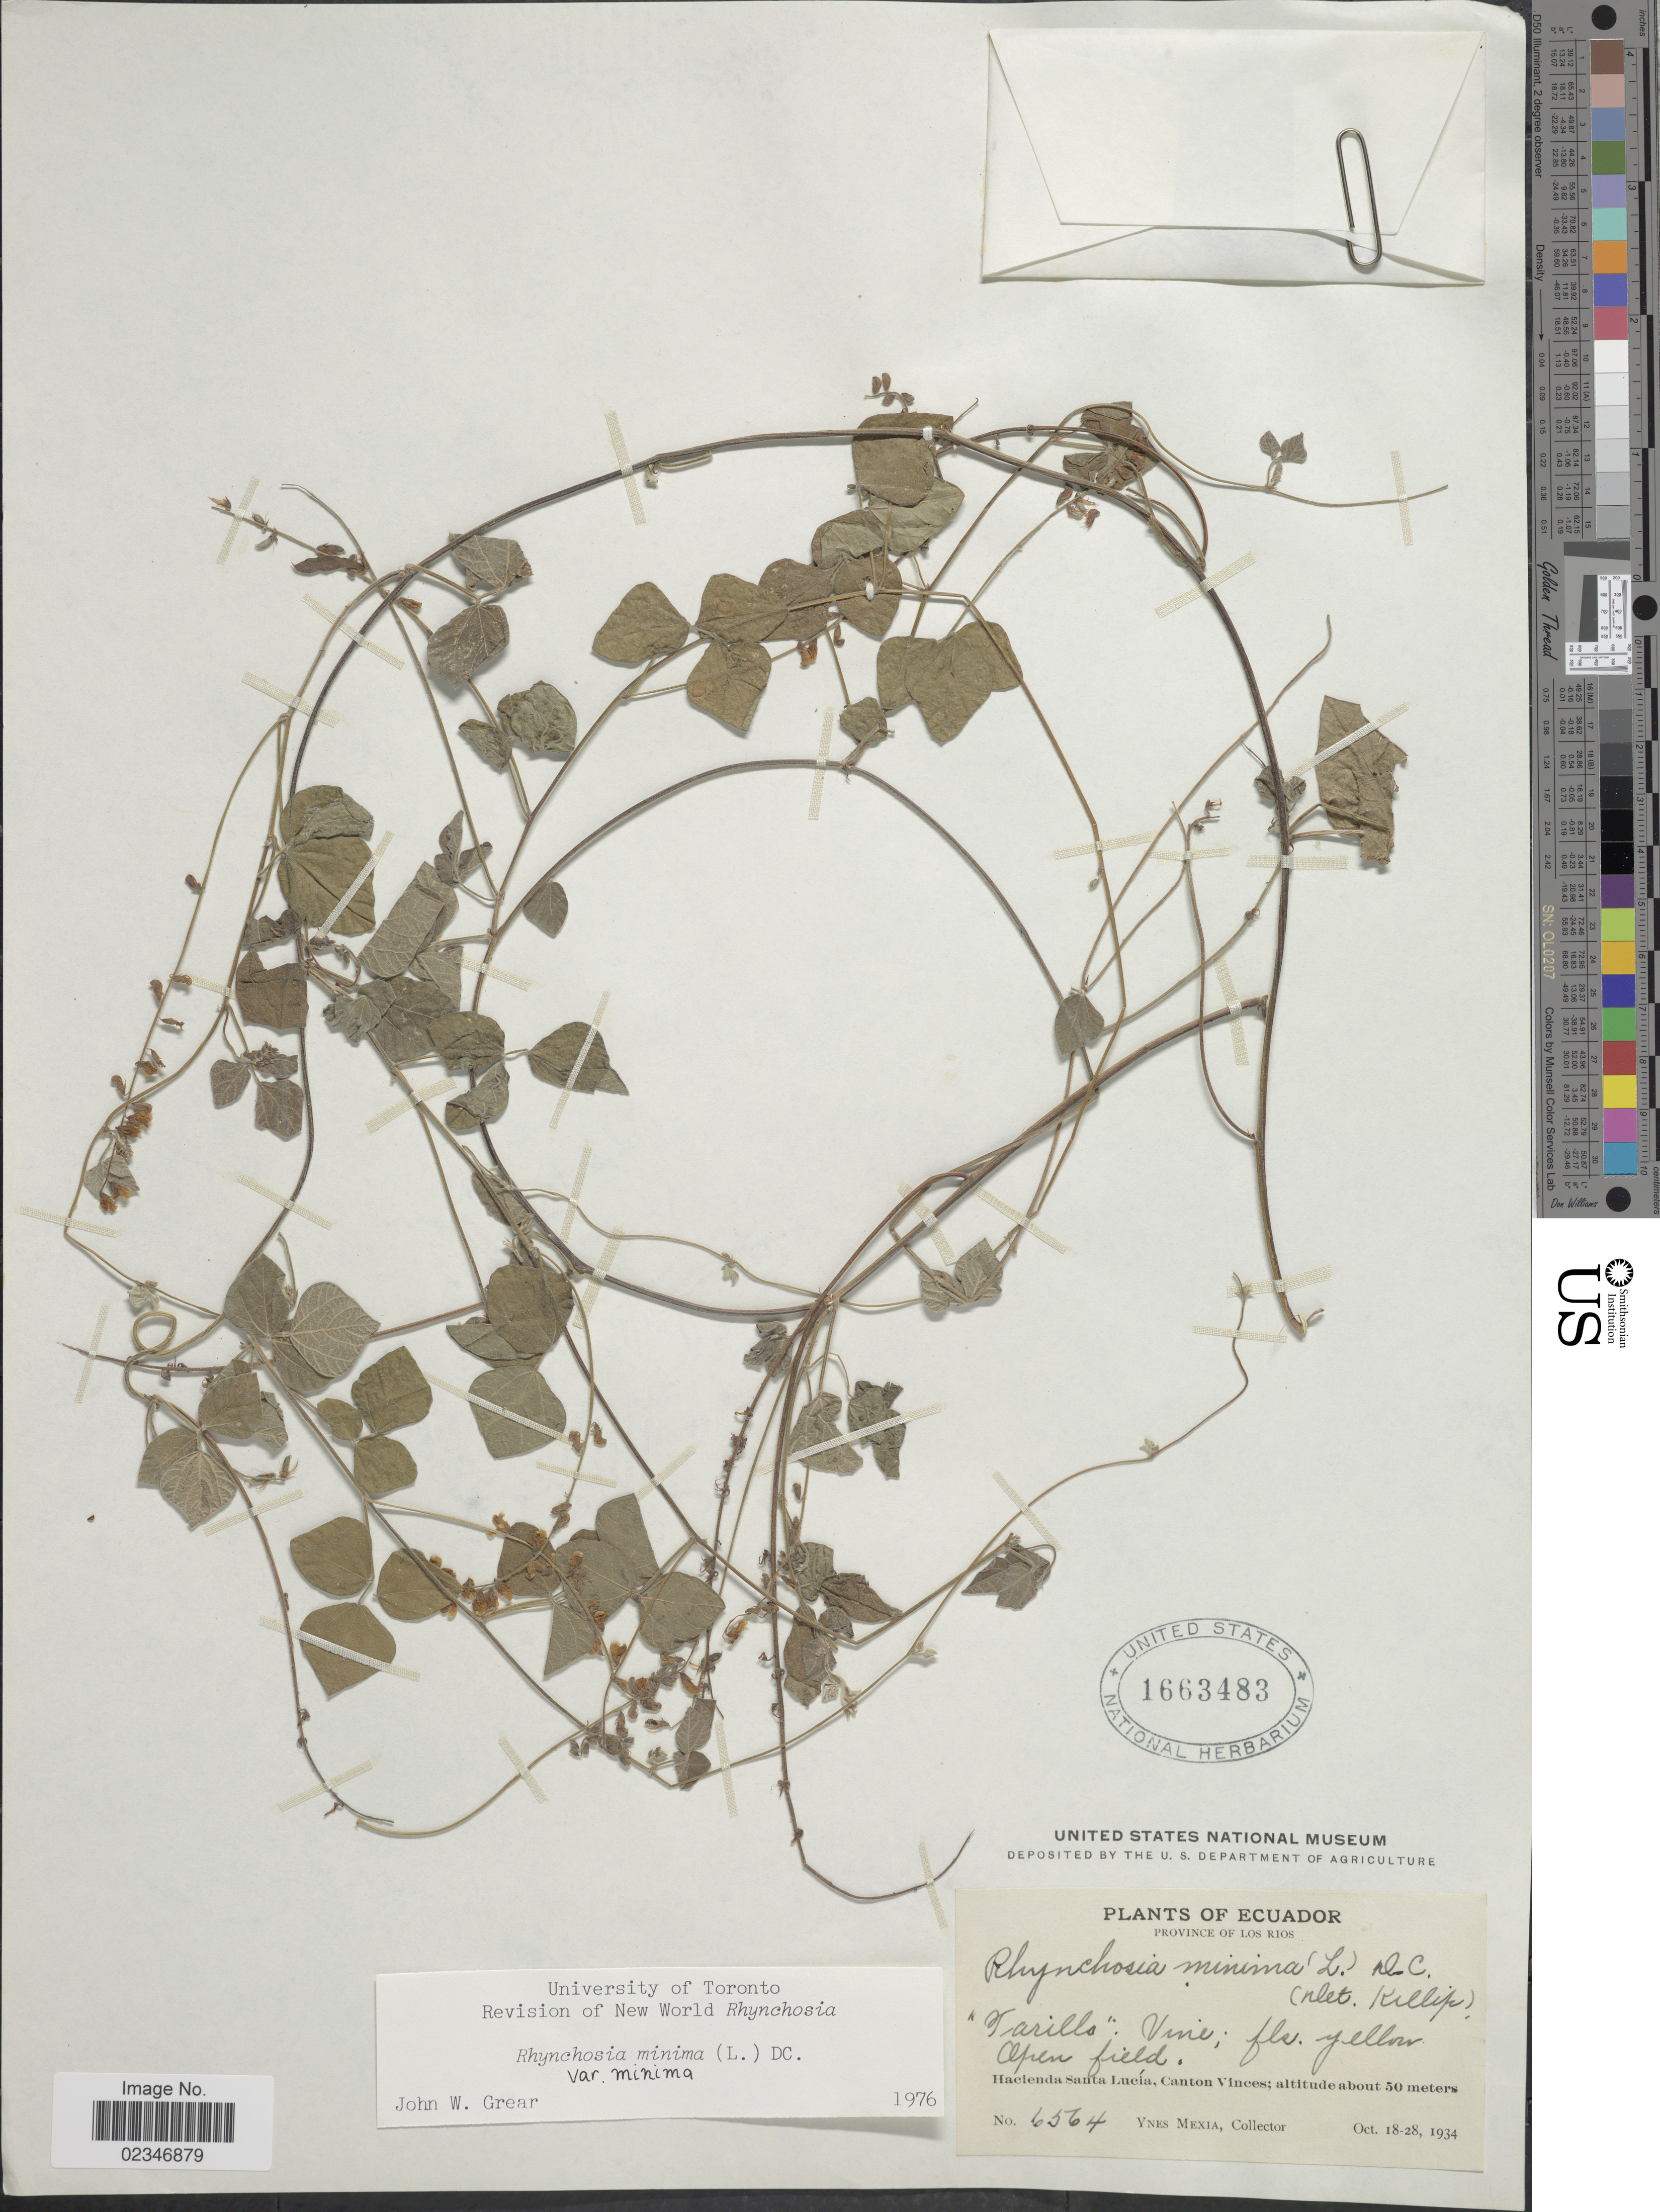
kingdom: Plantae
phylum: Tracheophyta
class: Magnoliopsida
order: Fabales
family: Fabaceae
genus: Rhynchosia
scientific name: Rhynchosia minima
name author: (L.) DC.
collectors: Y. Mexia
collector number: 6564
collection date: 1934-10-18/1934-10-28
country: Ecuador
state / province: Los Ríos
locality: Hacienda Santa Lucia, Canton Vinces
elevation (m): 50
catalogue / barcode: US 1663483